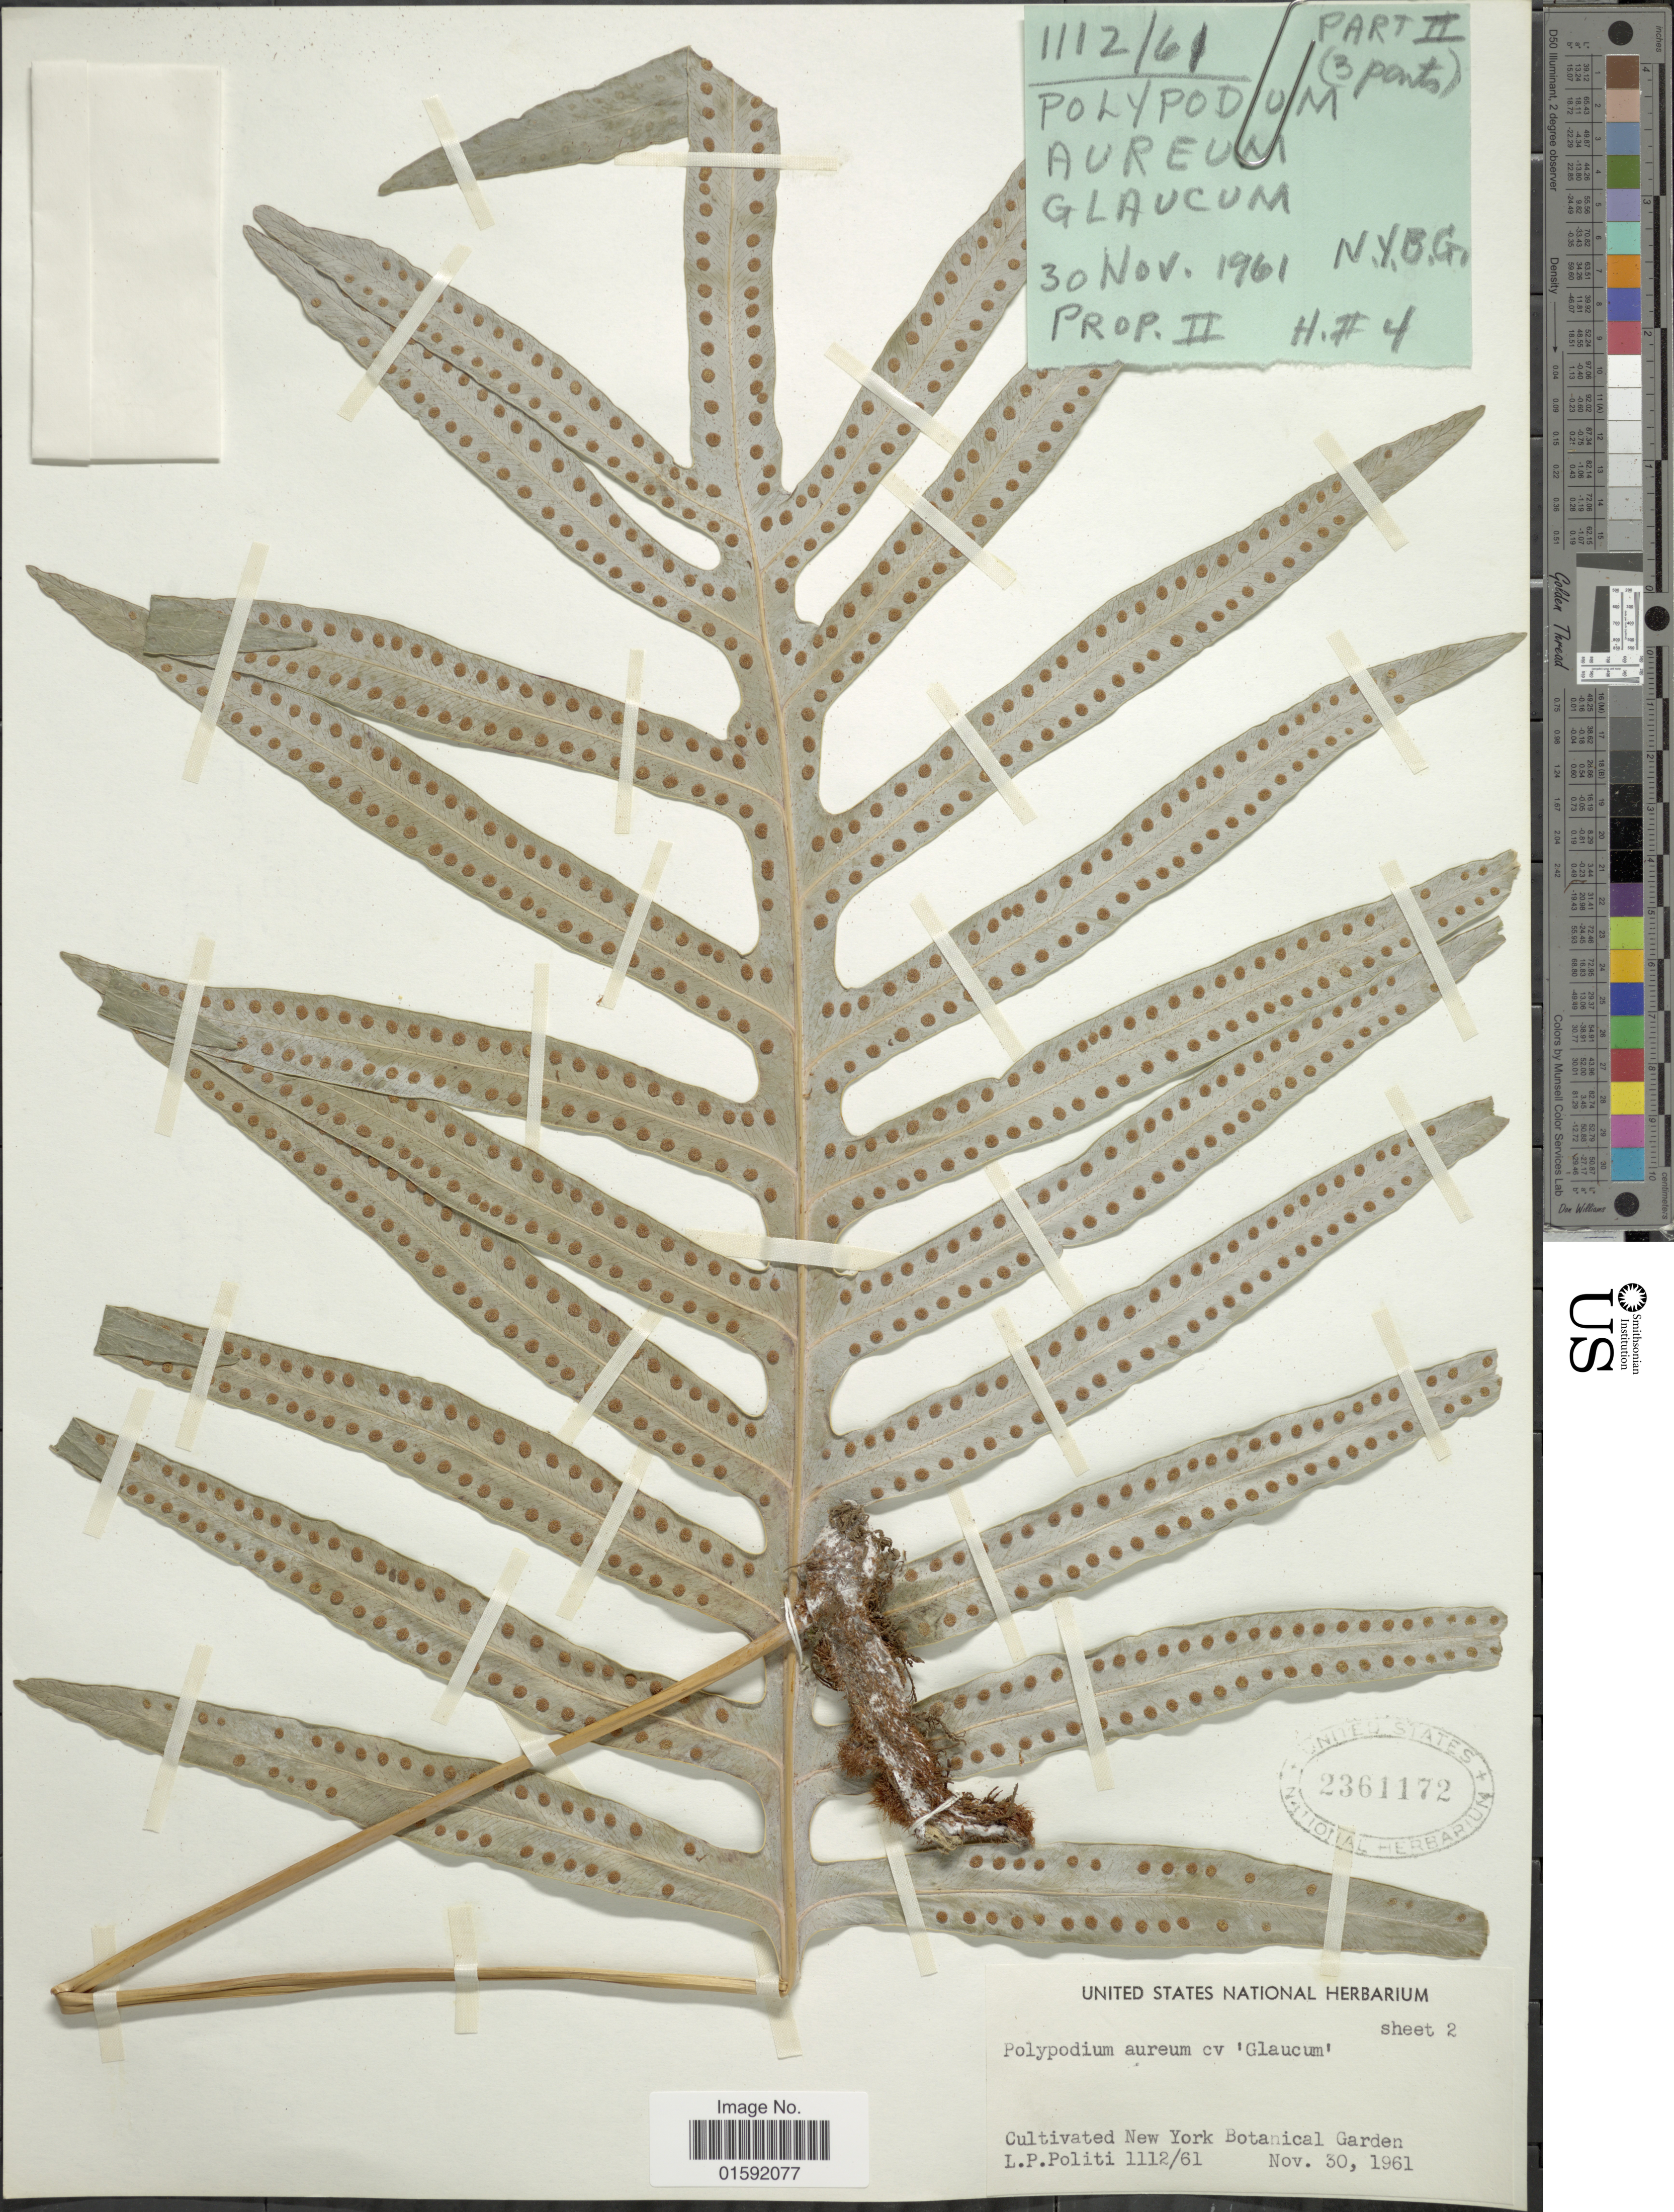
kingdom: Plantae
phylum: Tracheophyta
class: Polypodiopsida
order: Polypodiales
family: Polypodiaceae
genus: Phlebodium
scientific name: Phlebodium aureum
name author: (L.) J. Sm.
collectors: L. Politi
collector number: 1112/61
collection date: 1961-11-30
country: United States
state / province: New York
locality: New York Botanical Garden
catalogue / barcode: US 2361172